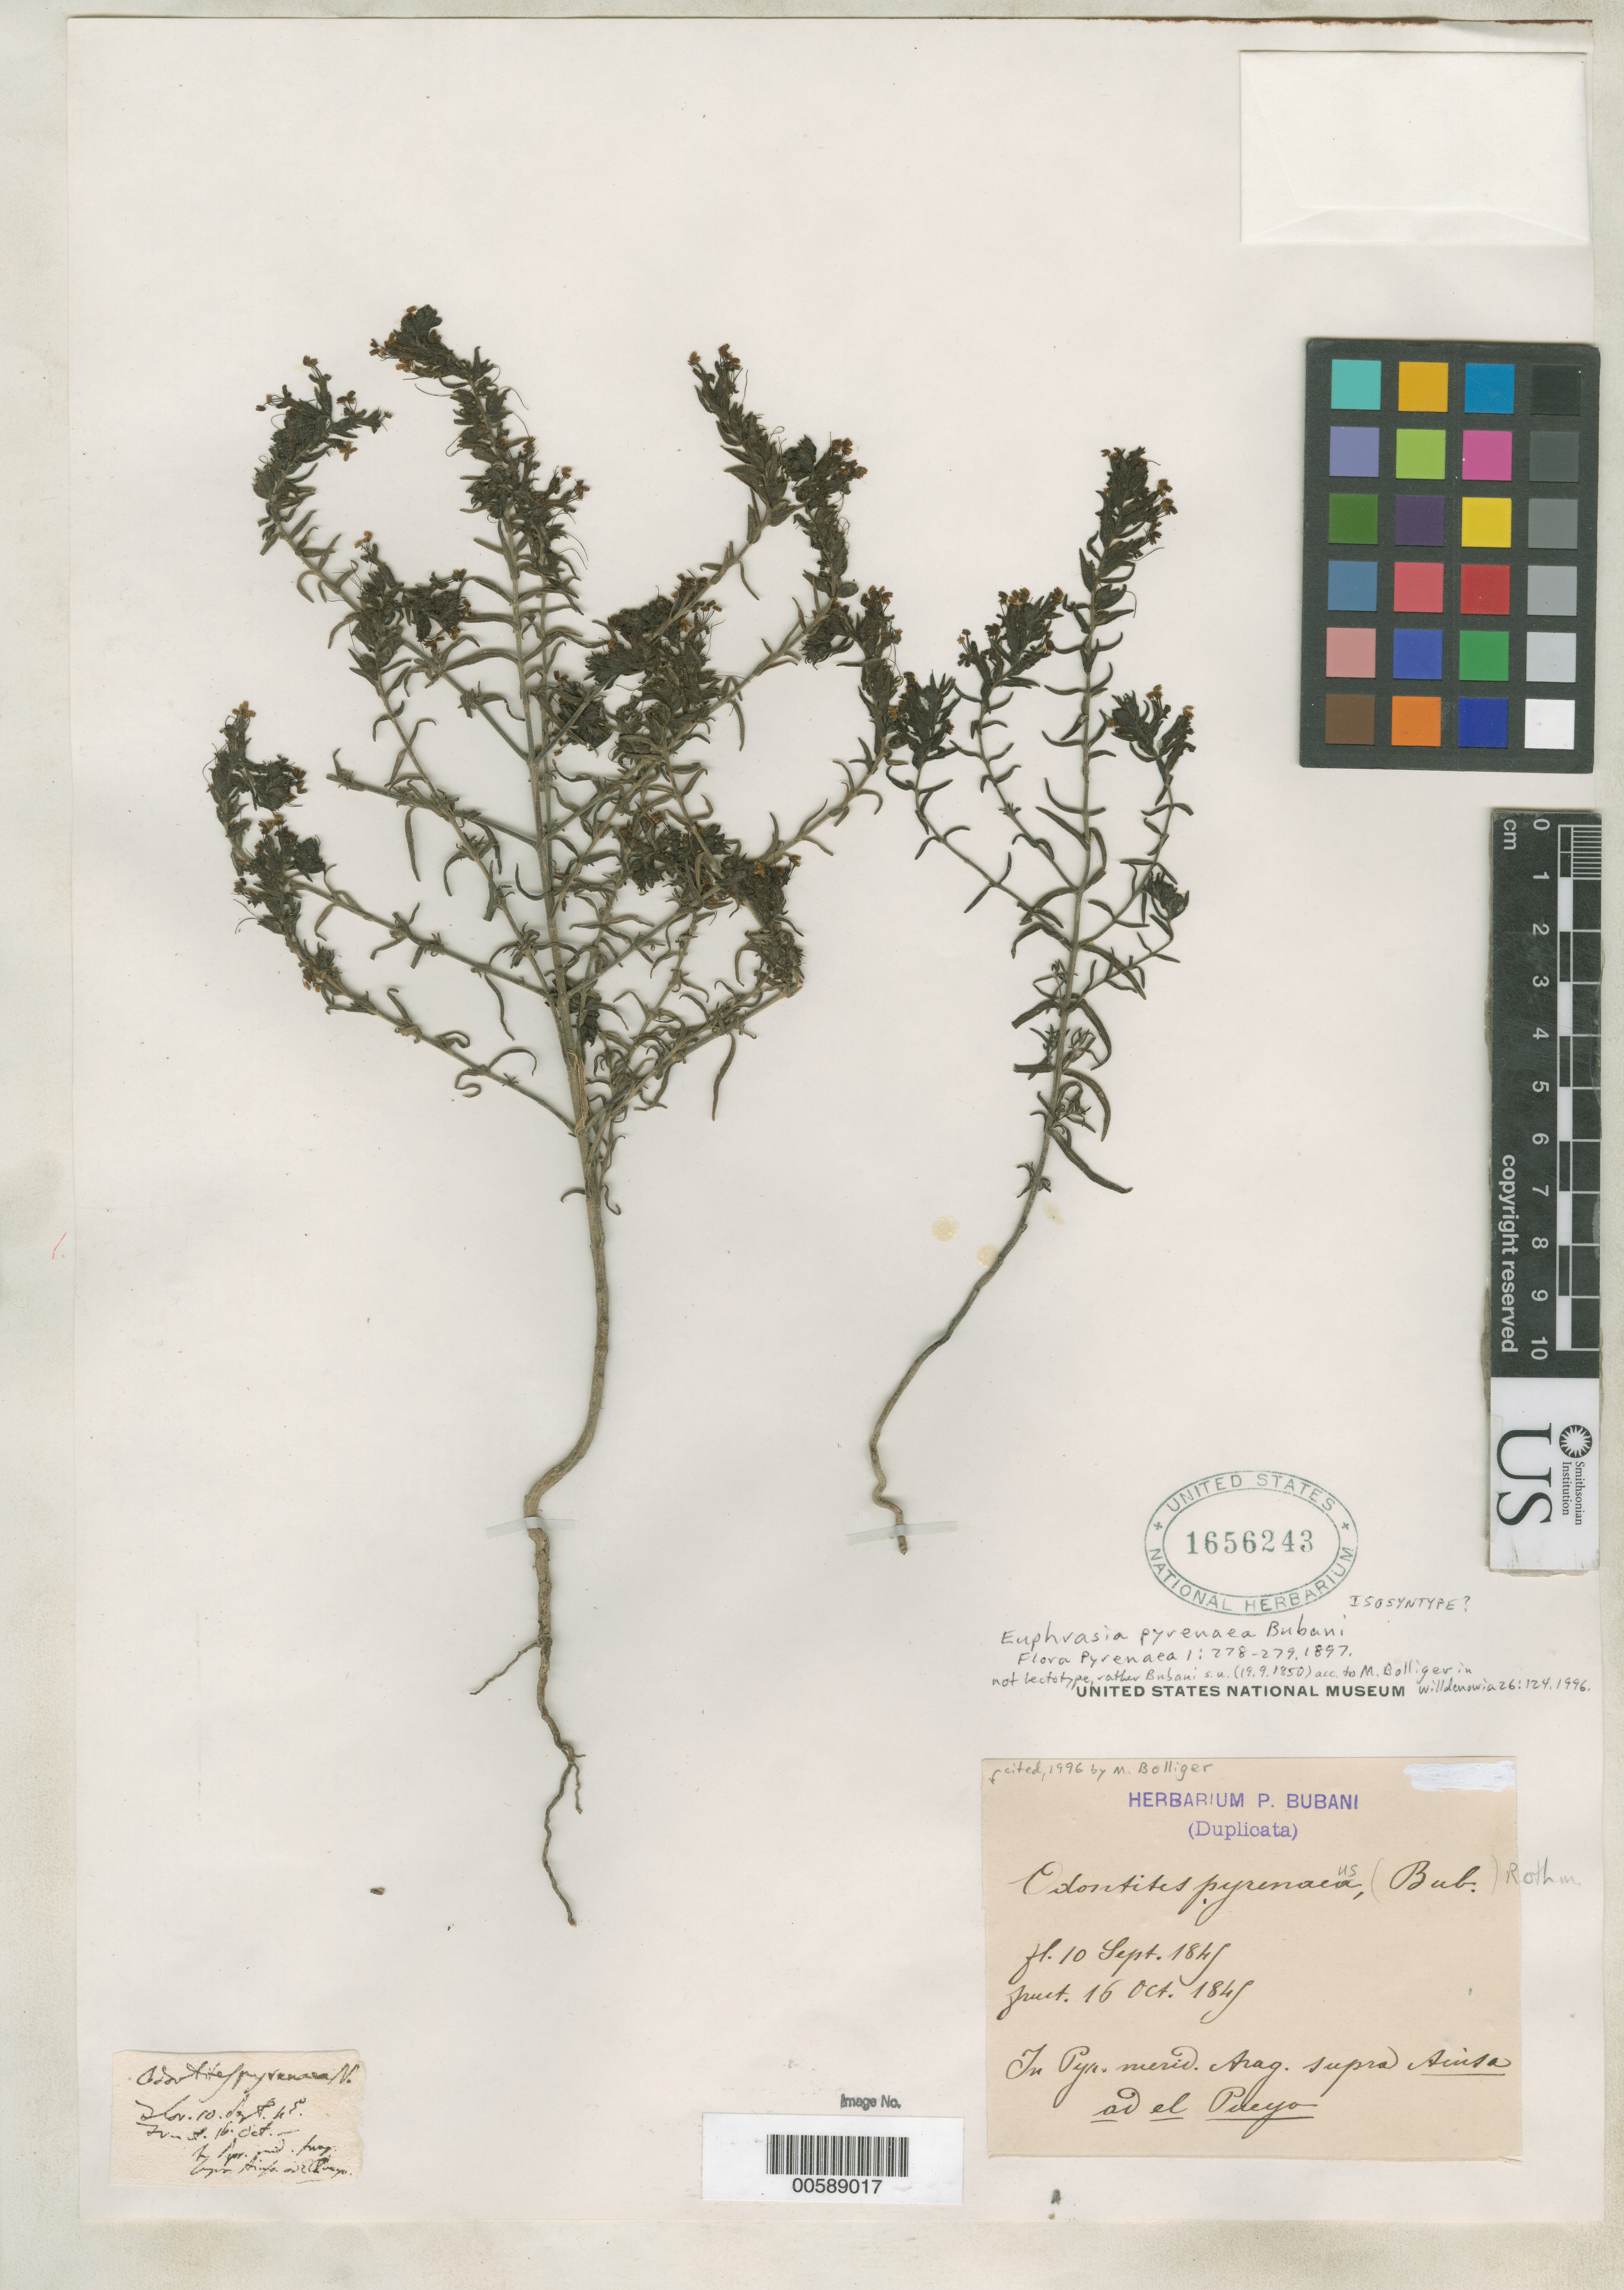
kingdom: Plantae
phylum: Tracheophyta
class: Magnoliopsida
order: Lamiales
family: Orobanchaceae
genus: Euphrasia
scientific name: Euphrasia pyrenaea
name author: Bubani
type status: Possible Isosyntype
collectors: P. Bubani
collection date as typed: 16 Oct 1845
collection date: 1845-10-16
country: Spain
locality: In Pyr. Merid. Arag. supra Aiusa ad El Pueyo.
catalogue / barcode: US 1656243